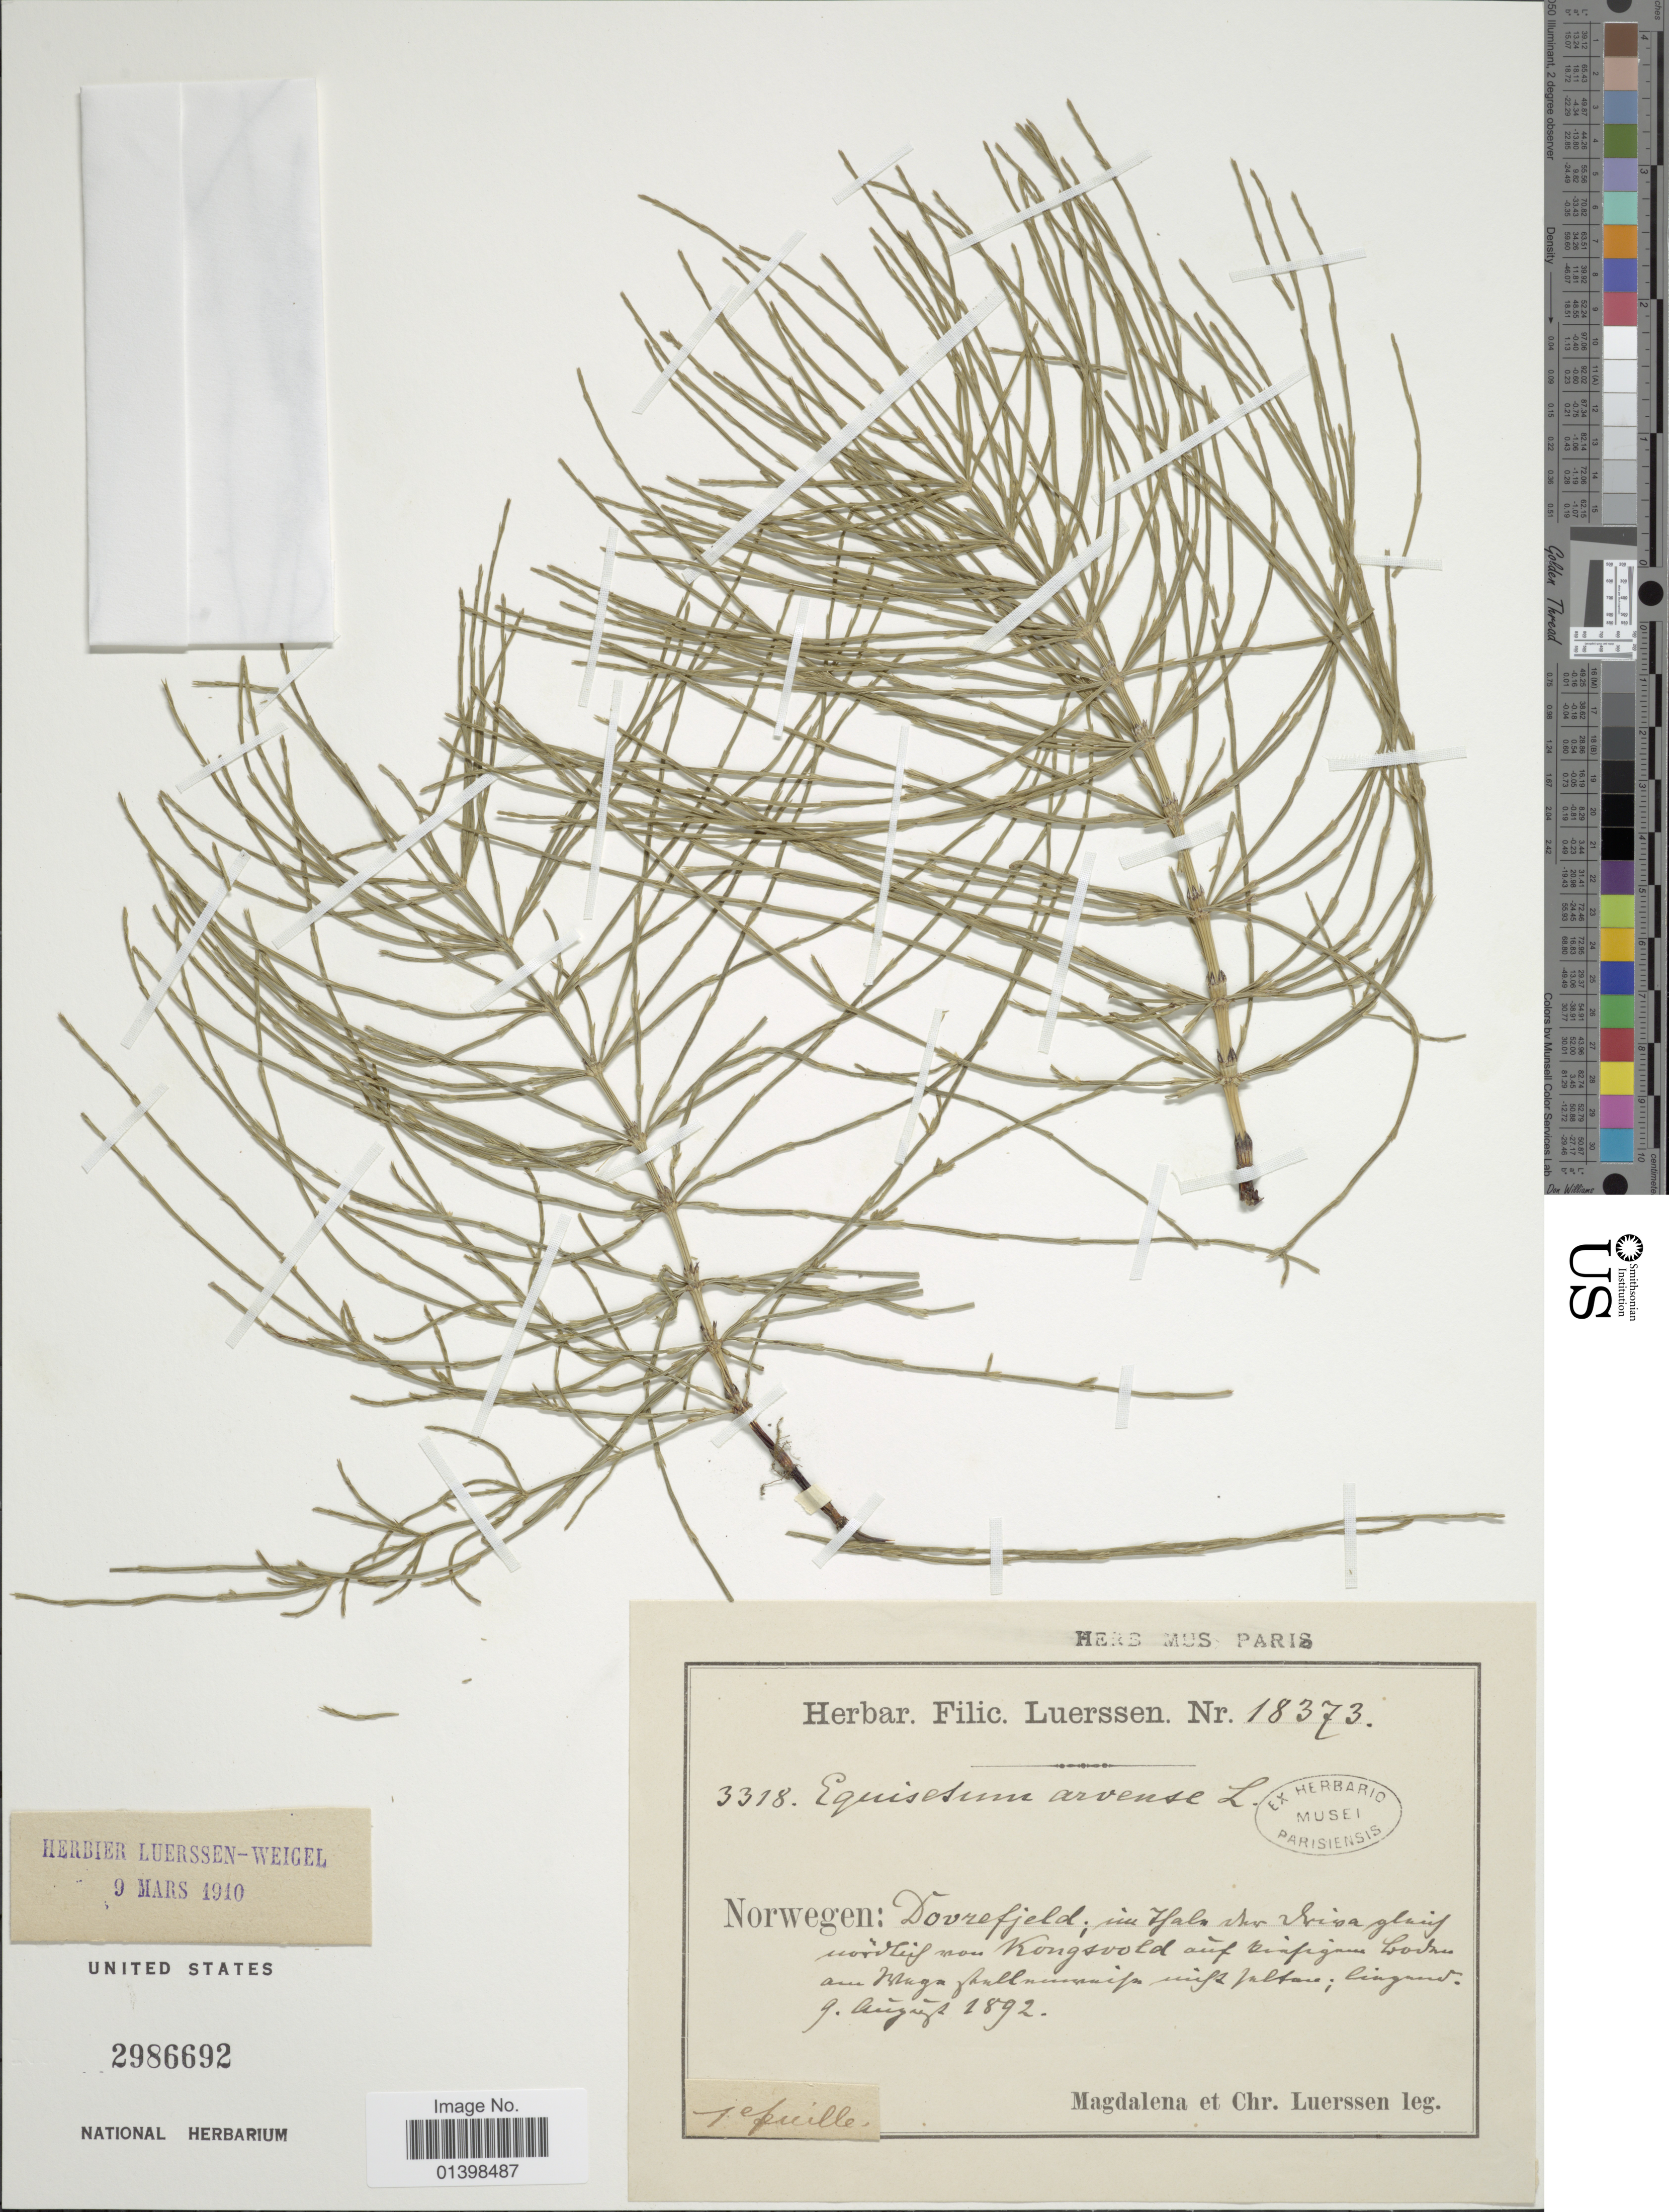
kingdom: Plantae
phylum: Tracheophyta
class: Polypodiopsida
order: Equisetales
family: Equisetaceae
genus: Equisetum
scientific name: Equisetum arvense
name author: L.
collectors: M. Luerssen & C. Luerssen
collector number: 3318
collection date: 1892-08-09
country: Norway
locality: Dovrefjeld; im [illegible text]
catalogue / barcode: US 2986692